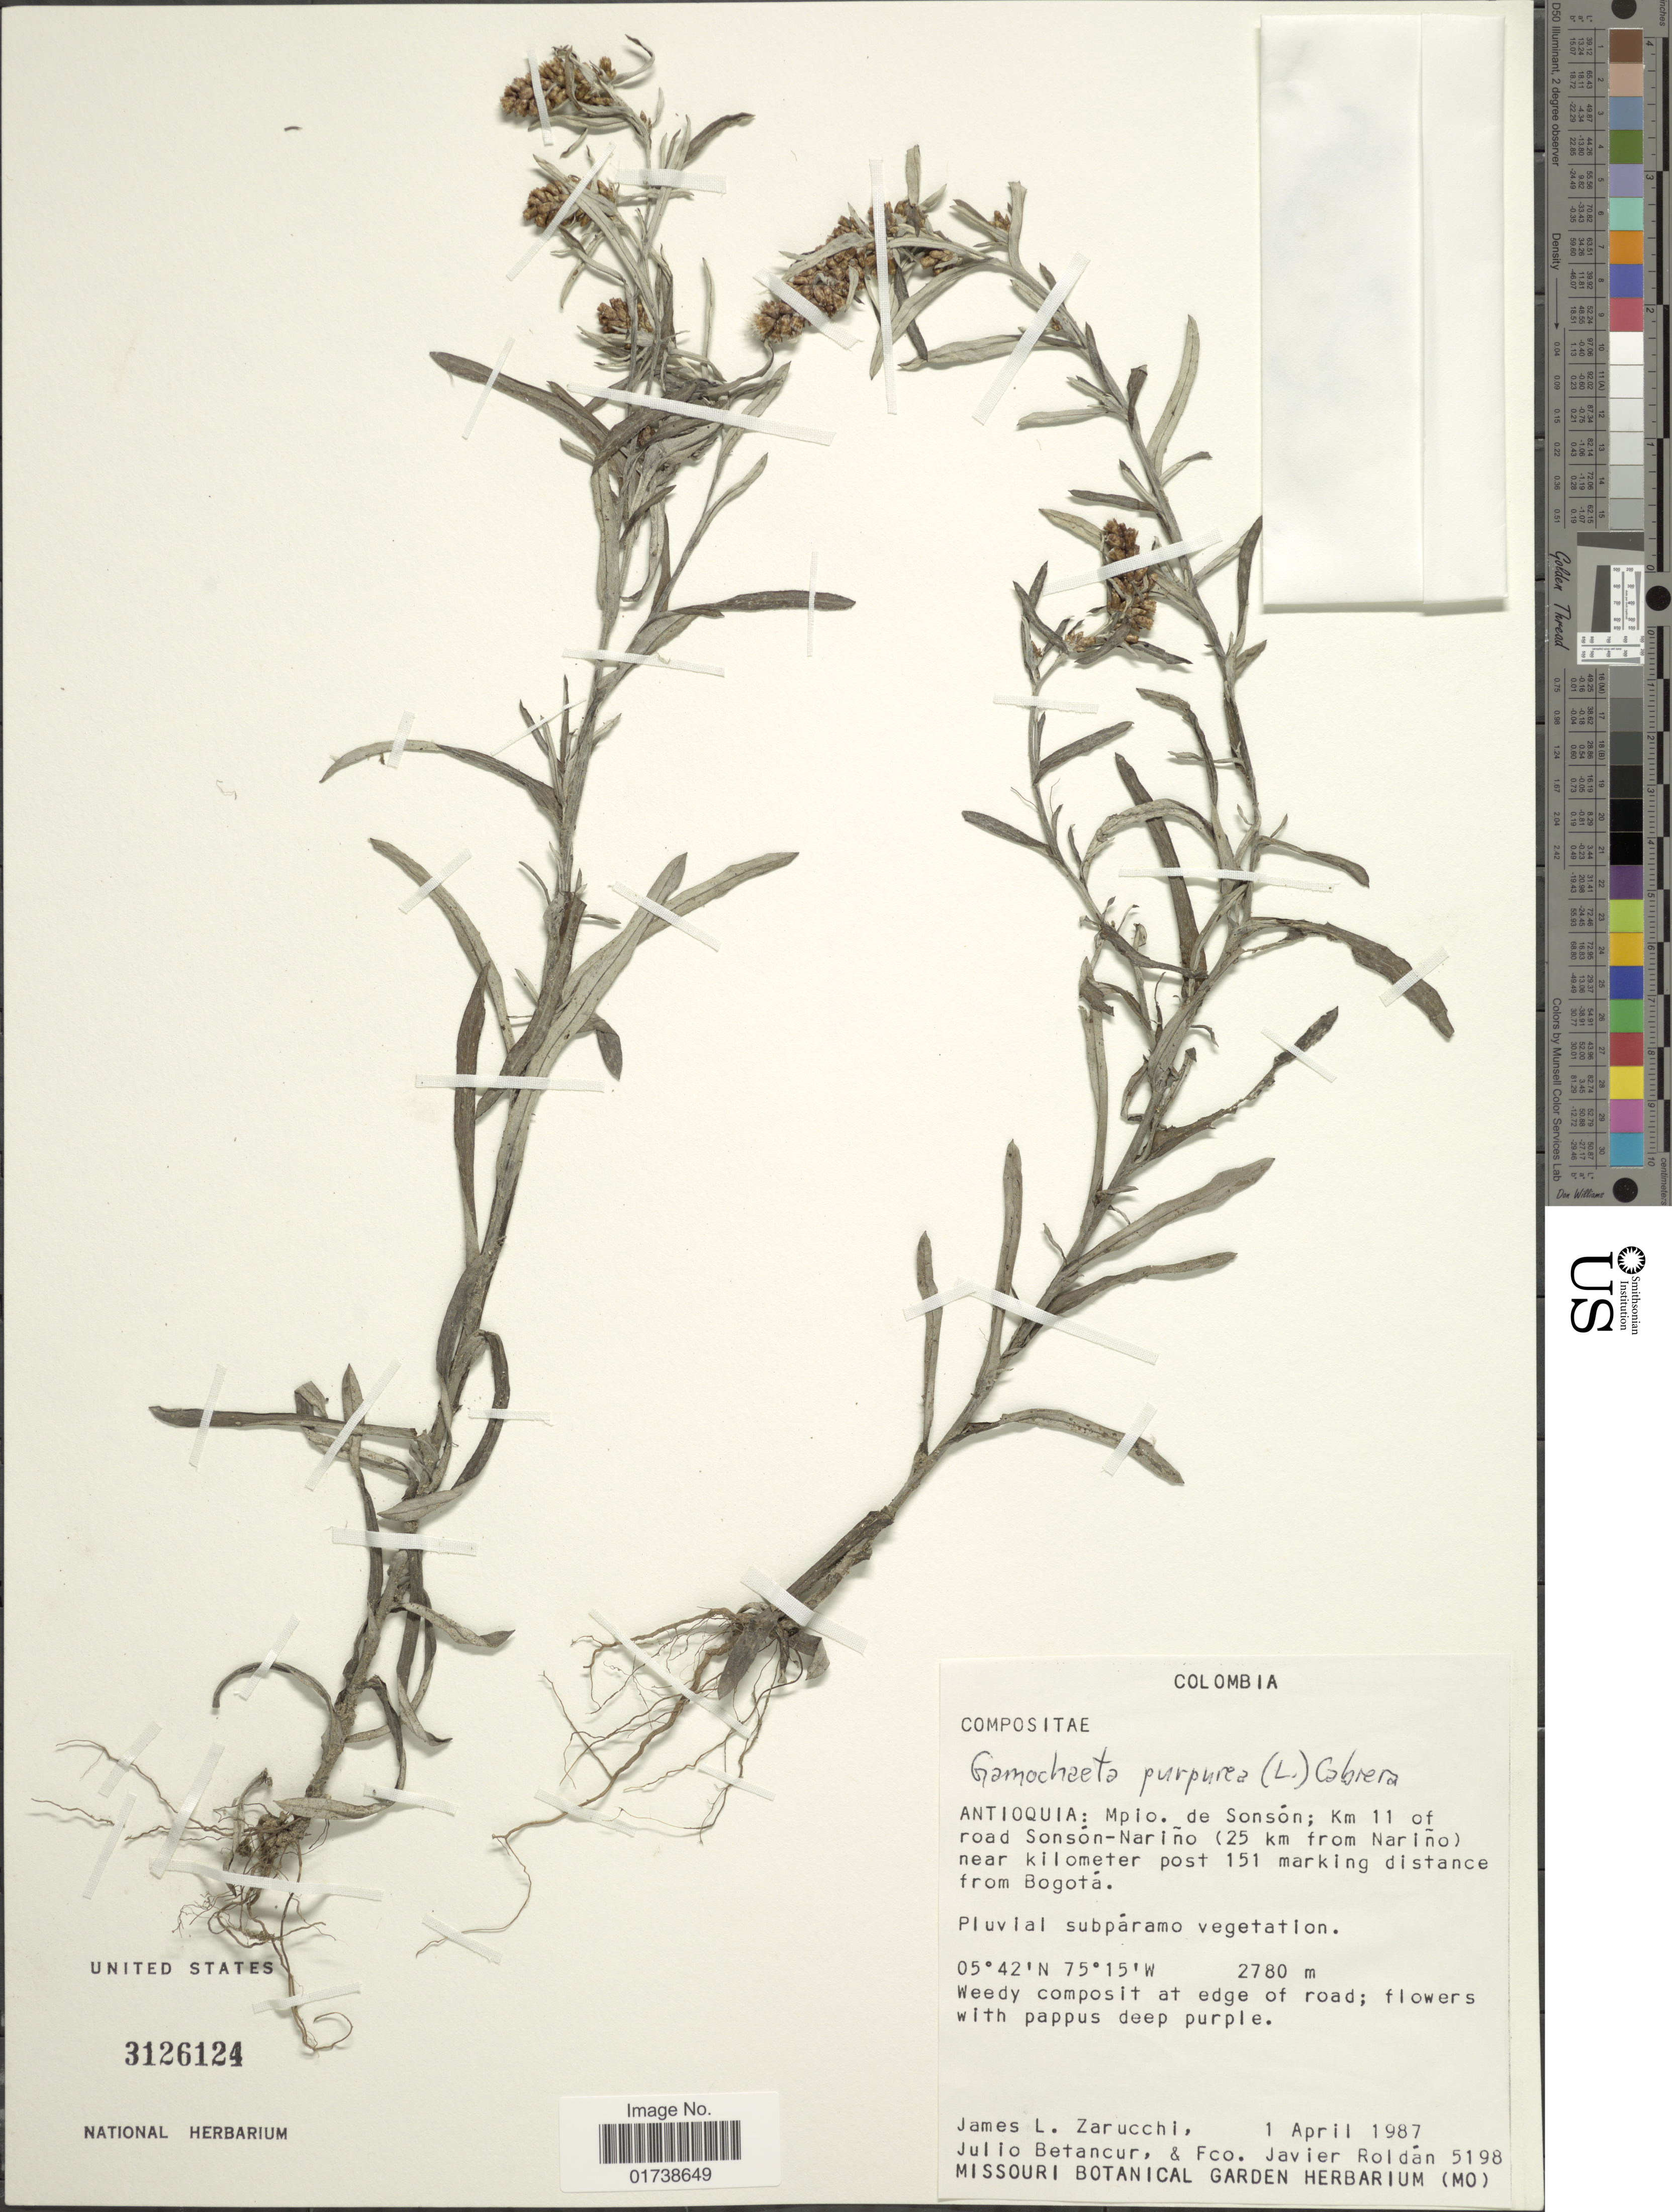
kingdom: Plantae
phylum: Tracheophyta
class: Magnoliopsida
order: Asterales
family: Asteraceae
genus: Gamochaeta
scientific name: Gamochaeta purpurea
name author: (L.) Cabrera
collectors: J. L. Zarucchi, J. Betancur & F. J. Roldán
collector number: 5198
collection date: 1987-04-01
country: Colombia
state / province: Antioquia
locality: Mpio. de Sonson; Km 11 of road Sonson-Narino (25 km from Narino) near kilometer post 151 marking distance from Bogota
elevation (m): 2780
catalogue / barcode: US 3126124